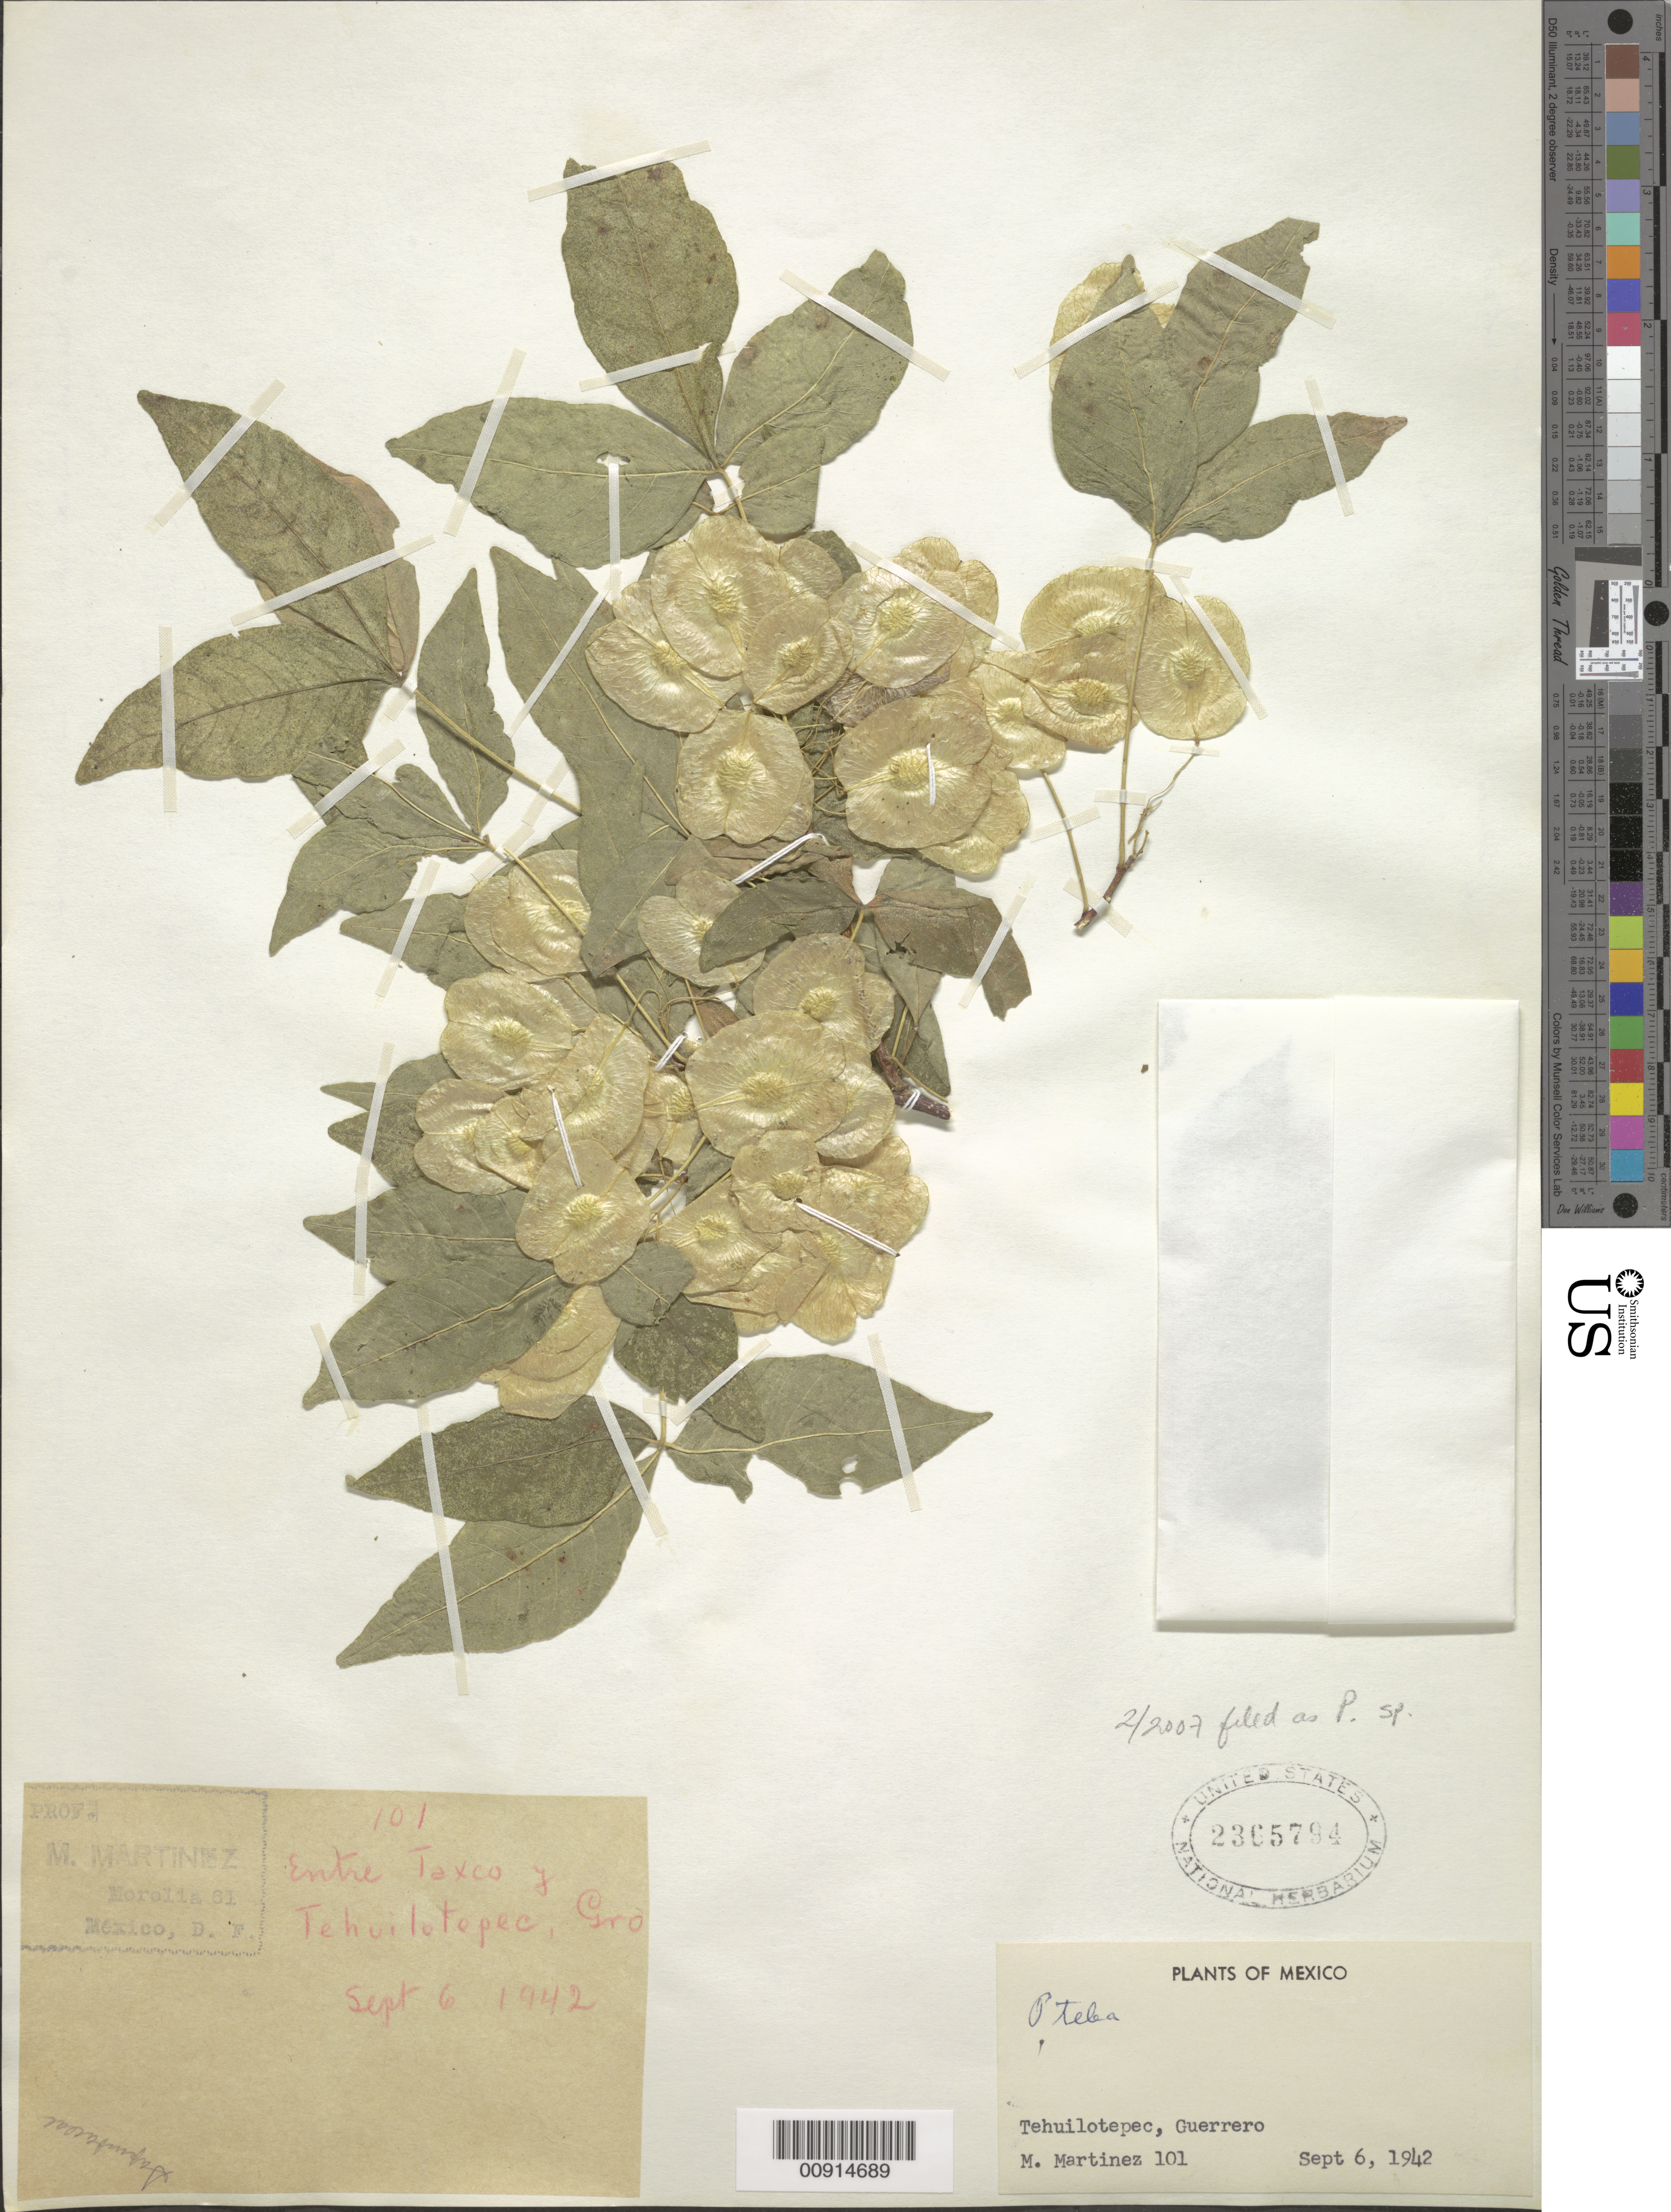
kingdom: Plantae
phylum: Tracheophyta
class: Magnoliopsida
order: Sapindales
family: Rutaceae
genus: Ptelea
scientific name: Ptelea sp.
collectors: M. Martinez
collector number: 101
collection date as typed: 06 Sep 1942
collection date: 1942-09-06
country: Mexico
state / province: Guerrero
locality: Entre Taxco y Tehuilotepec, Guerrero.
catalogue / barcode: US 2365794